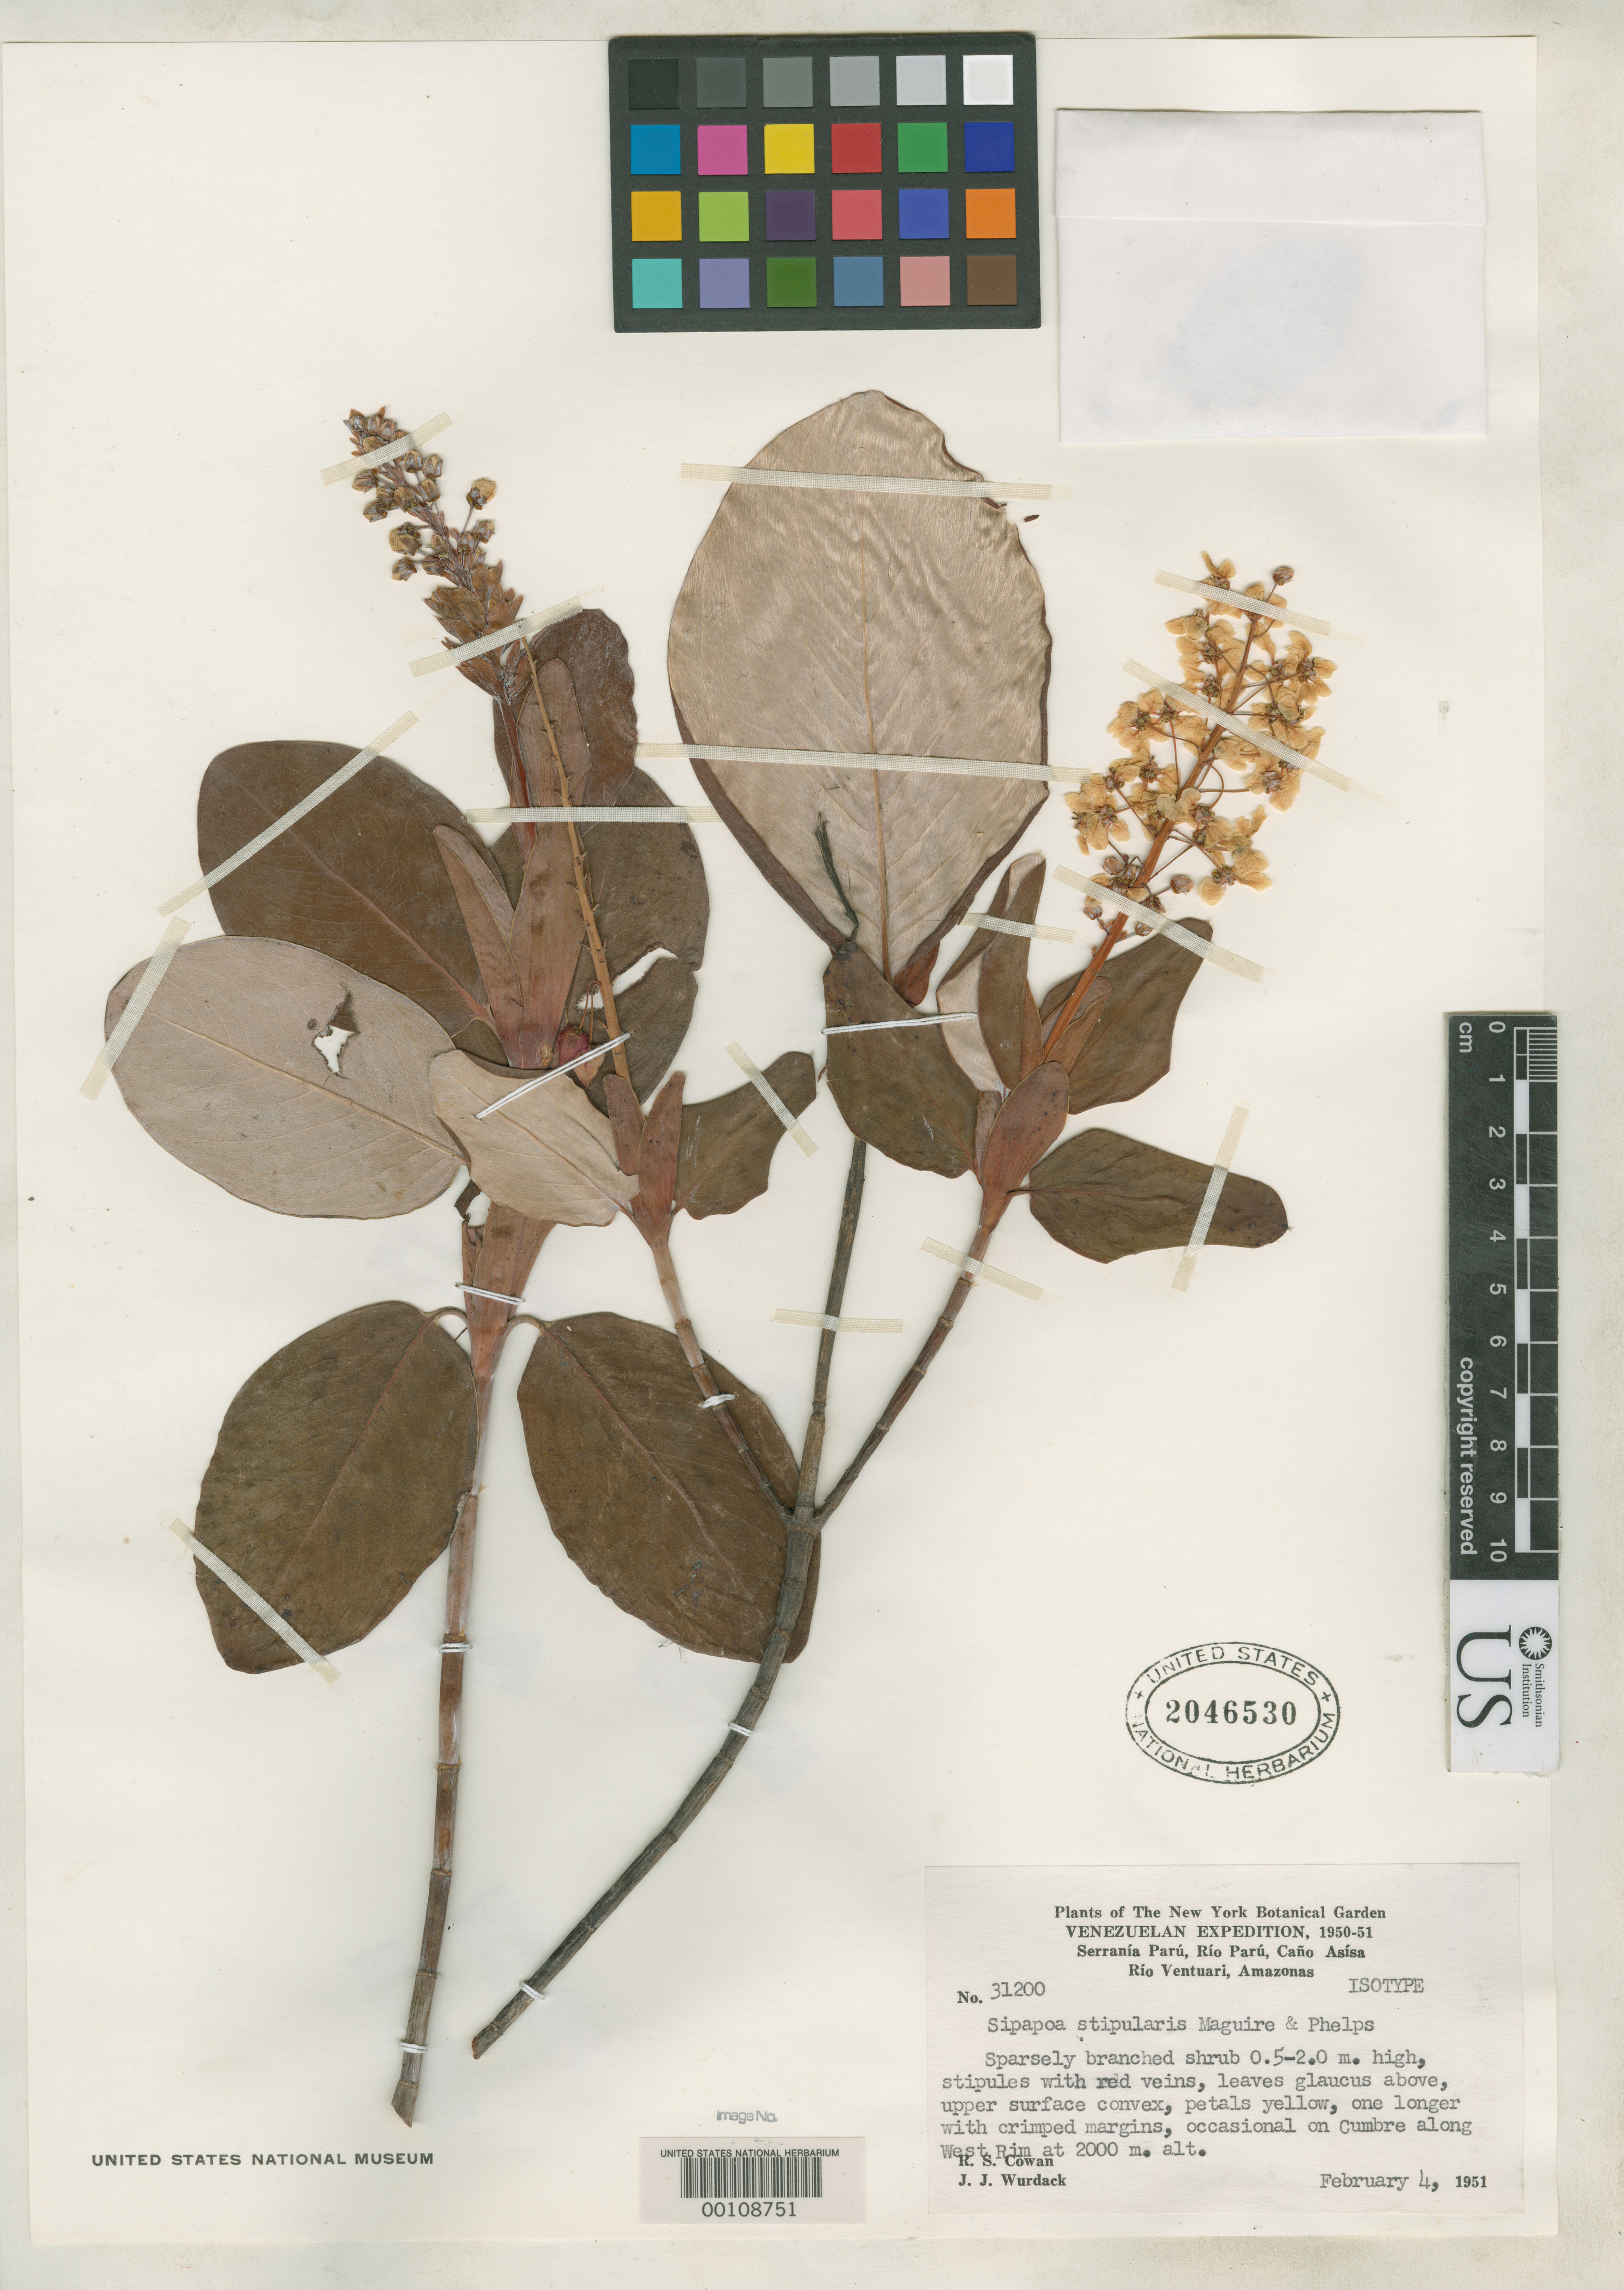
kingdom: Plantae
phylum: Tracheophyta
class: Magnoliopsida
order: Malpighiales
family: Malpighiaceae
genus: Sipapoa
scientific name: Sipapoa stipularis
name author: Maguire & K.D. Phelps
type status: Isotype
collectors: R. S. Cowan & J. J. Wurdack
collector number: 31200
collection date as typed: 04 Feb 1951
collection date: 1951-02-04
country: Venezuela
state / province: Amazonas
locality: Cumbre along west rim.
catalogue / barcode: US 2046530